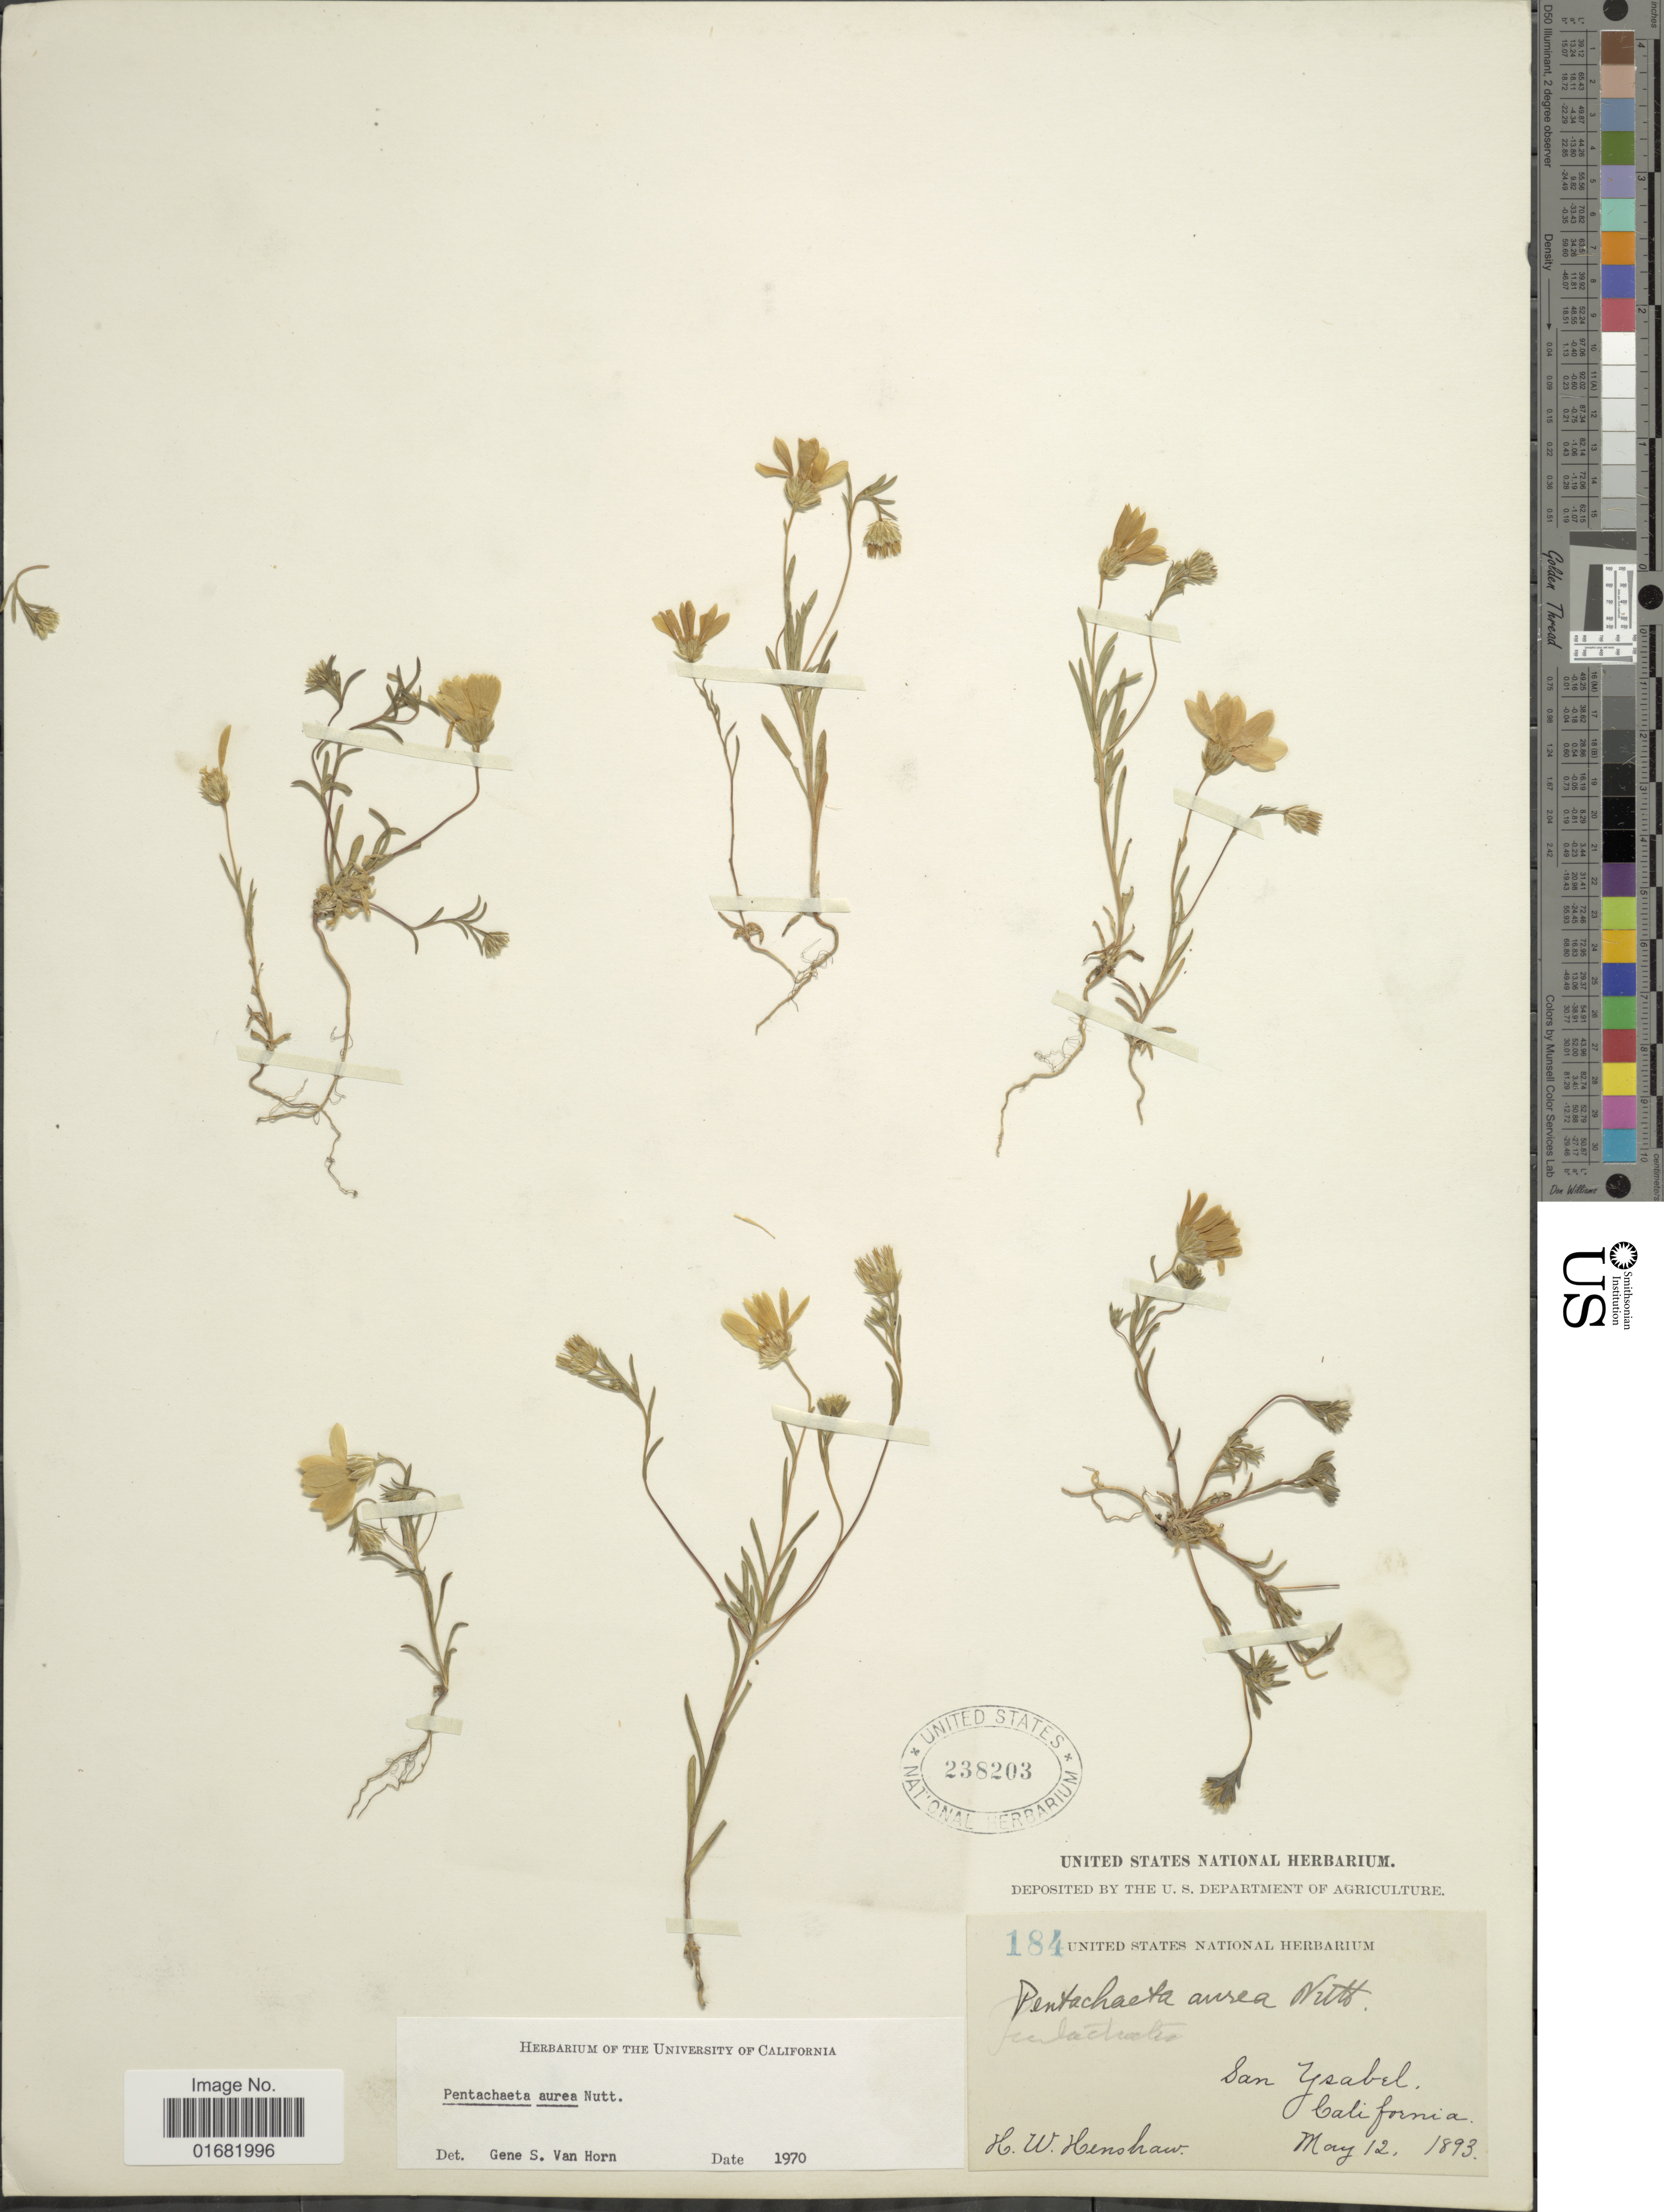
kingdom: Plantae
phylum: Tracheophyta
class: Magnoliopsida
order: Asterales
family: Asteraceae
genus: Pentachaeta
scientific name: Pentachaeta aurea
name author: Nutt.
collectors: H. Henshaw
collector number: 184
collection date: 1893-05-12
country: United States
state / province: California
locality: San Ysabel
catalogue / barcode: US 238203